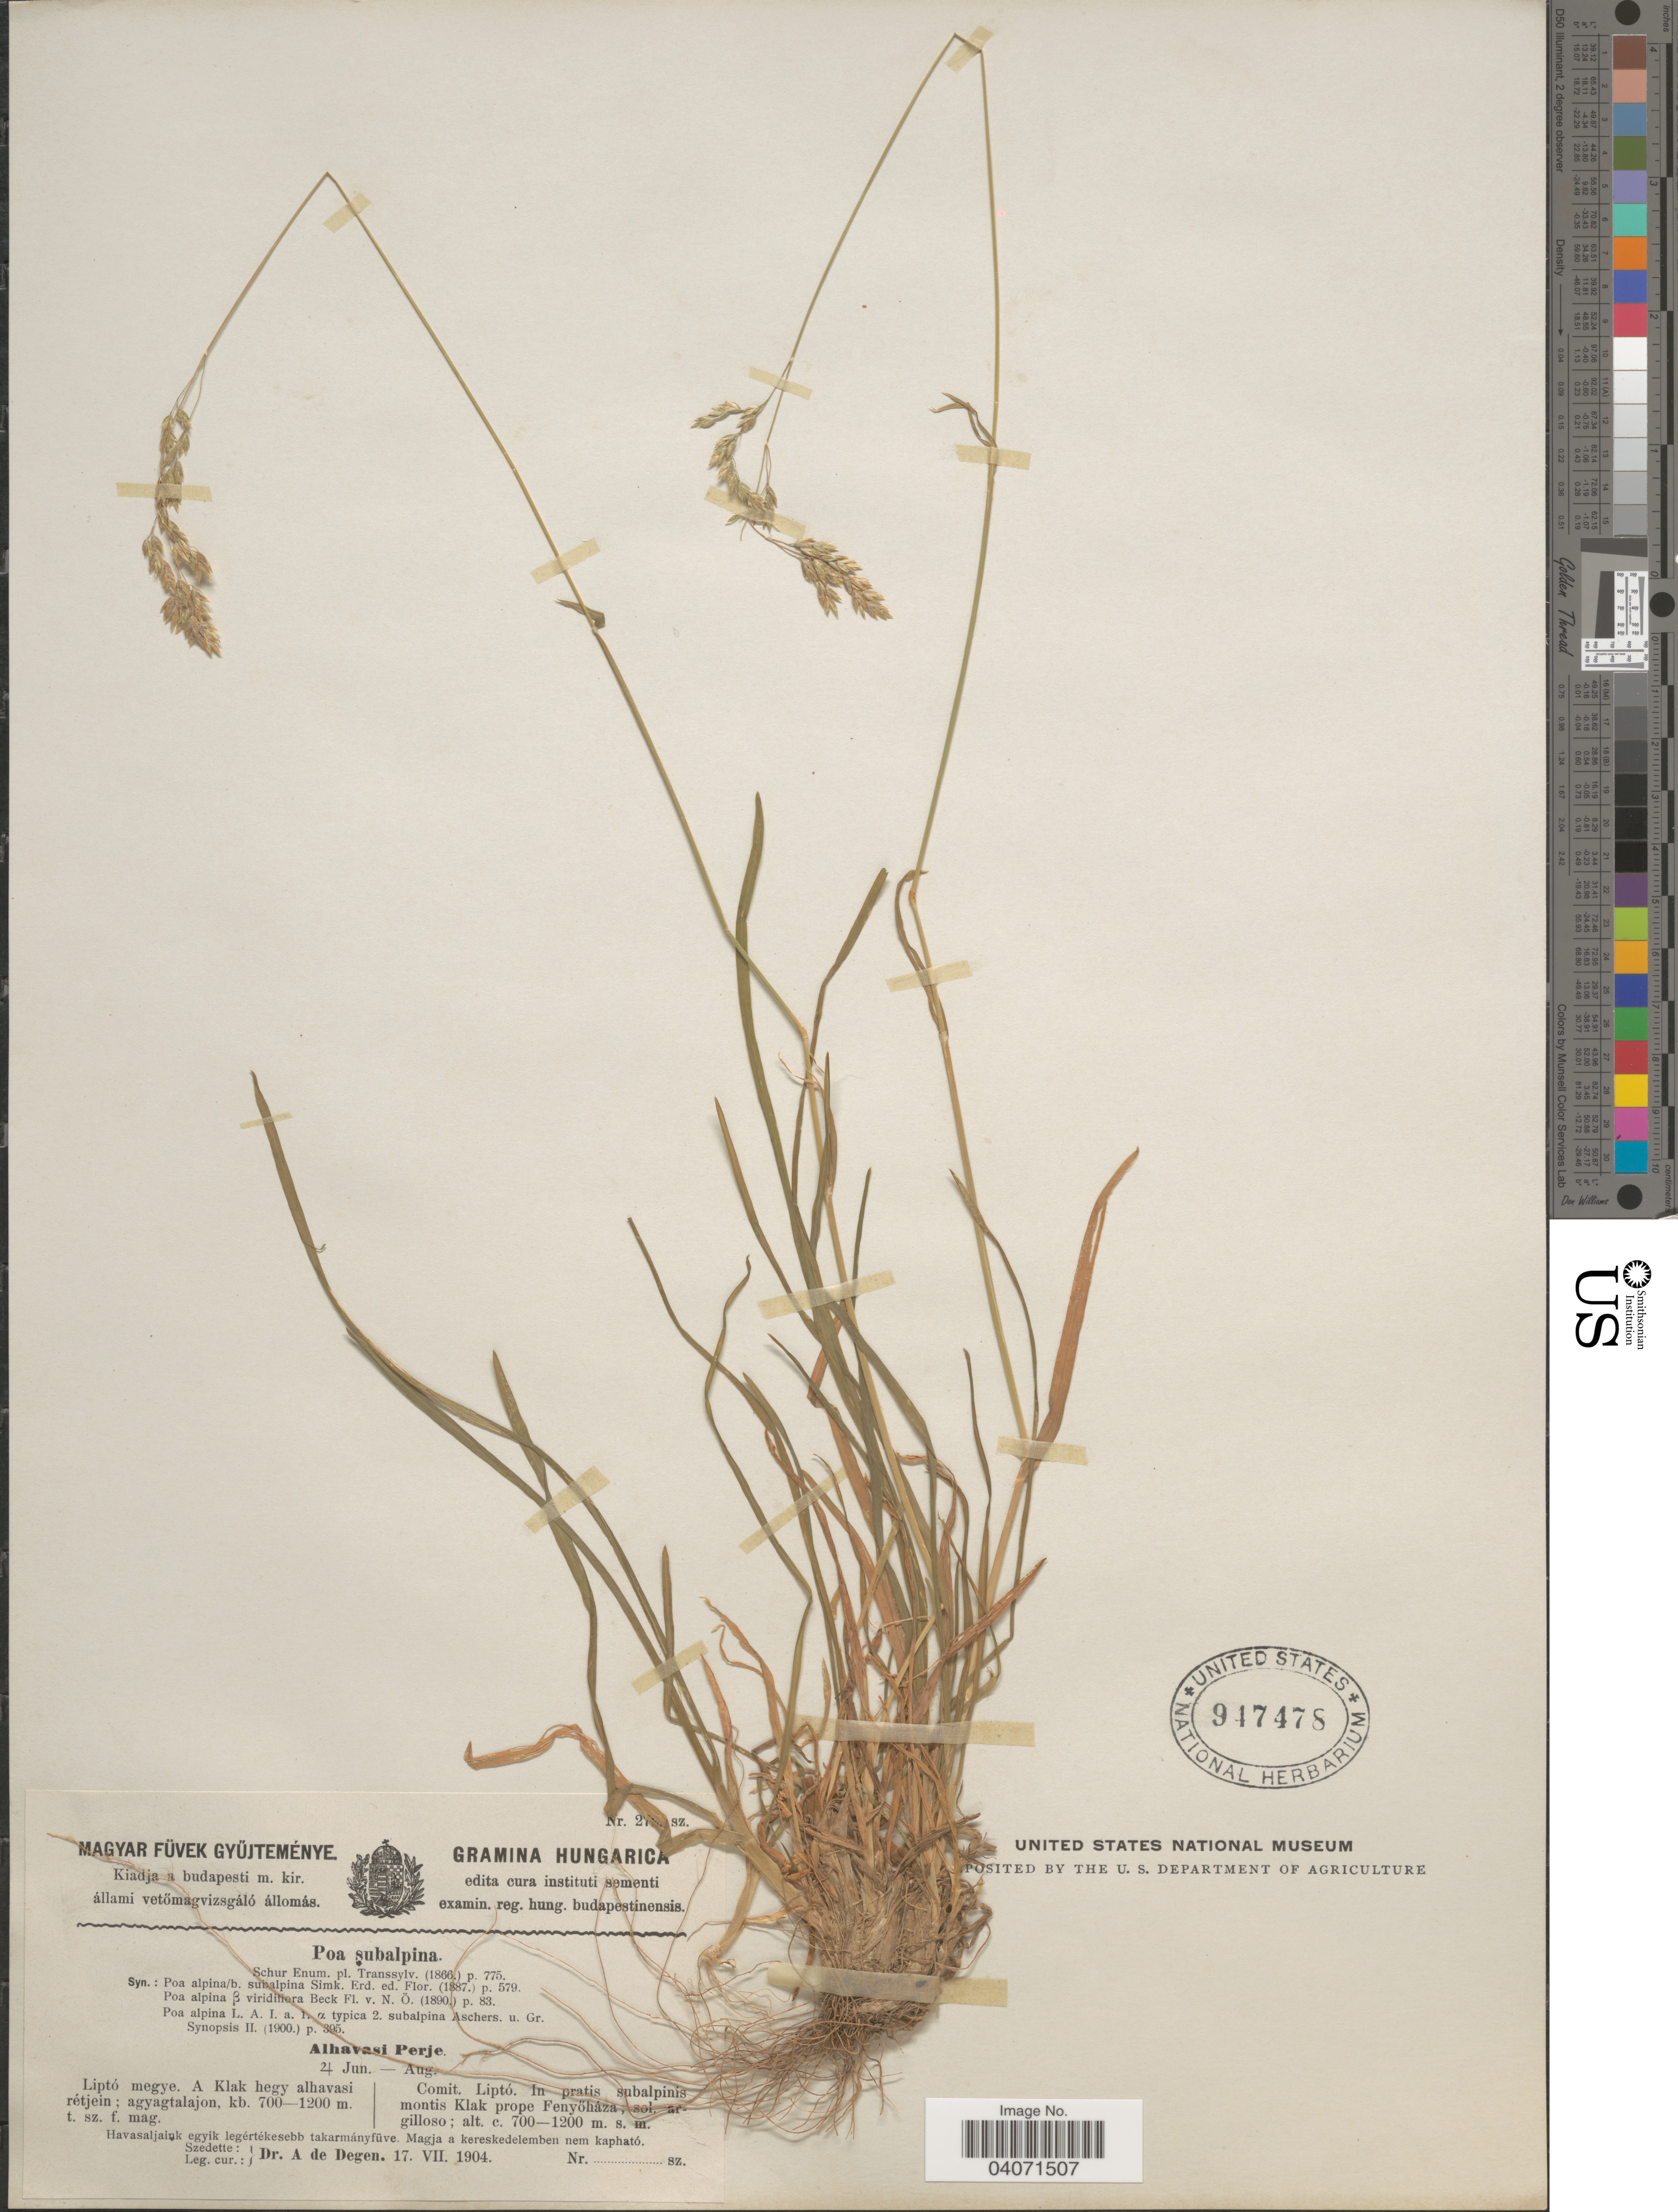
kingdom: Plantae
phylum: Tracheophyta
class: Liliopsida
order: Poales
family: Poaceae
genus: Poa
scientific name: Poa alpina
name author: L.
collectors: A. Degen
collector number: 2!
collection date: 1904-07-17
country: Hungary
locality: Comit. Liptó. In pratis subalpinis montis Klak prope Fenyöháza, sol. argilloso.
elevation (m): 700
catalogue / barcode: US 947478